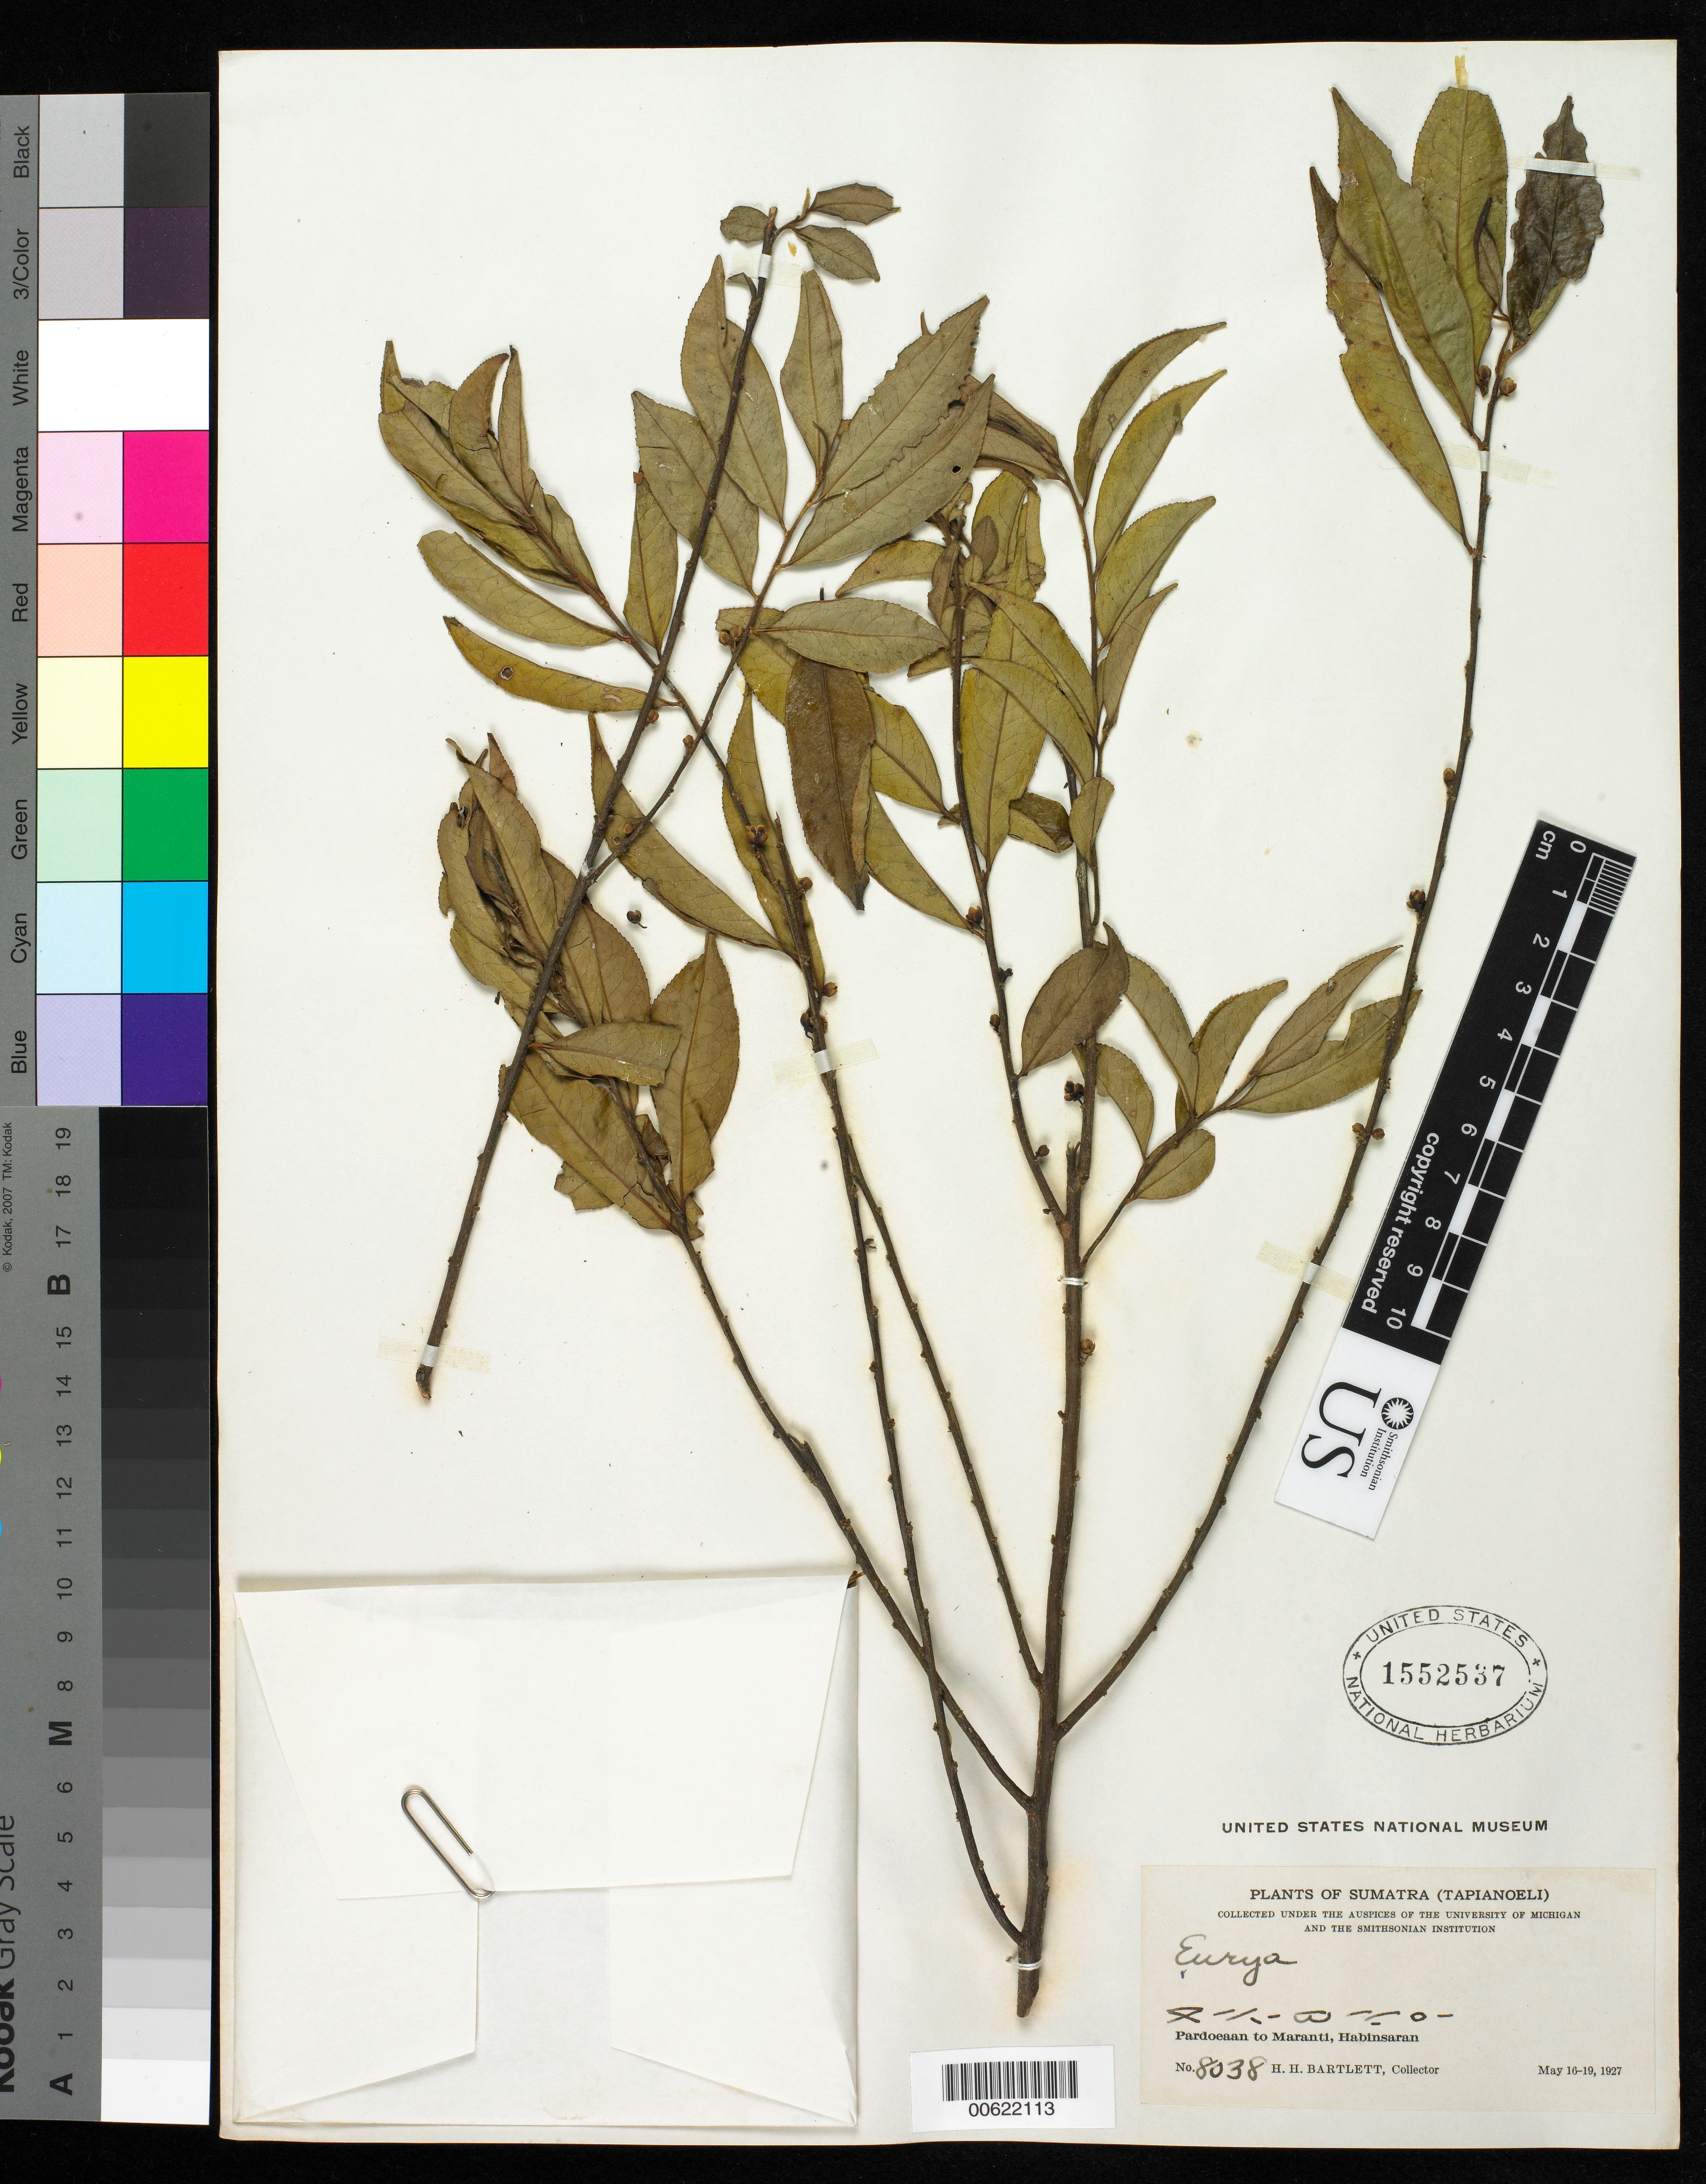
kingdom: Plantae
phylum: Tracheophyta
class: Magnoliopsida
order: Ericales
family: Pentaphylacaceae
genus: Eurya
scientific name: Eurya sp.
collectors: H. H. Bartlett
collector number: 8038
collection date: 1927-05-16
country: Indonesia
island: Sumatra I.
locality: (Tapianoeli) Pardoeaan to Maranti, Habinsaran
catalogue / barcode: US 1552537